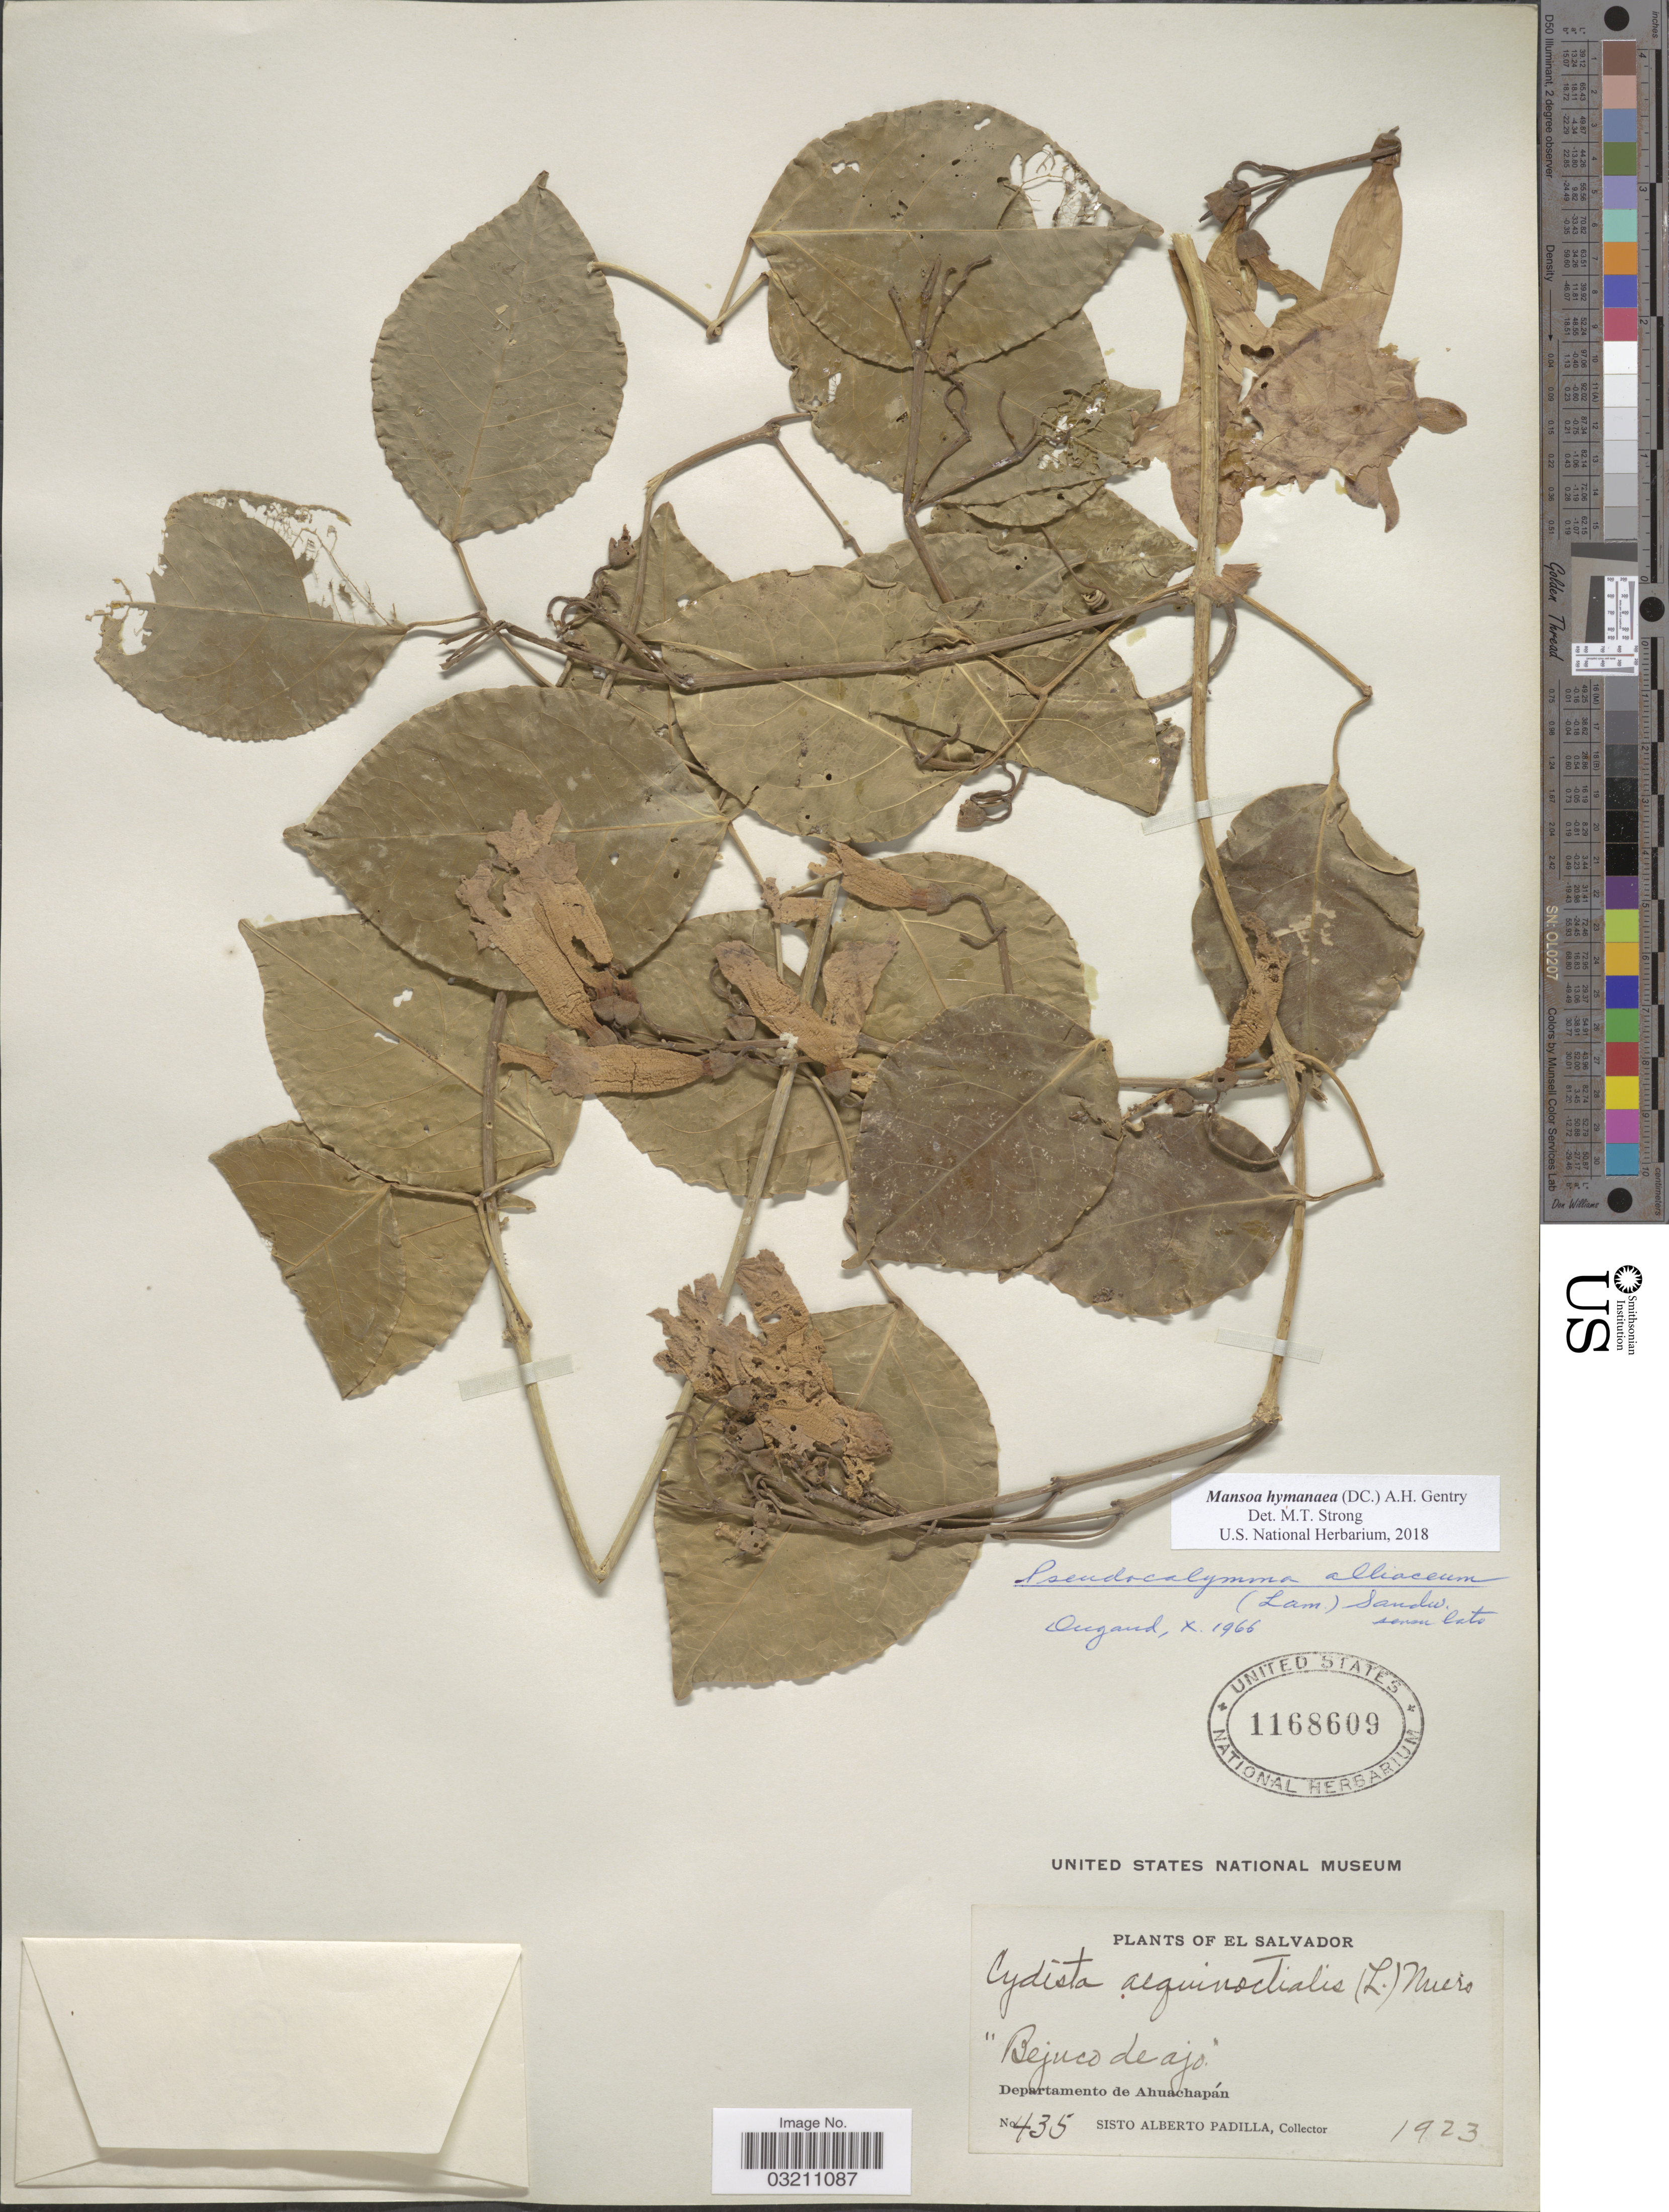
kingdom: Plantae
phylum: Tracheophyta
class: Magnoliopsida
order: Lamiales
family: Bignoniaceae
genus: Mansoa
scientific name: Mansoa hymenaea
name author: (DC.) A.H. Gentry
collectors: S. A. Padilla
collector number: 435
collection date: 1923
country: El Salvador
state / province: Ahuachapan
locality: Departamento de Ahuachapán.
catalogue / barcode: US 1168609